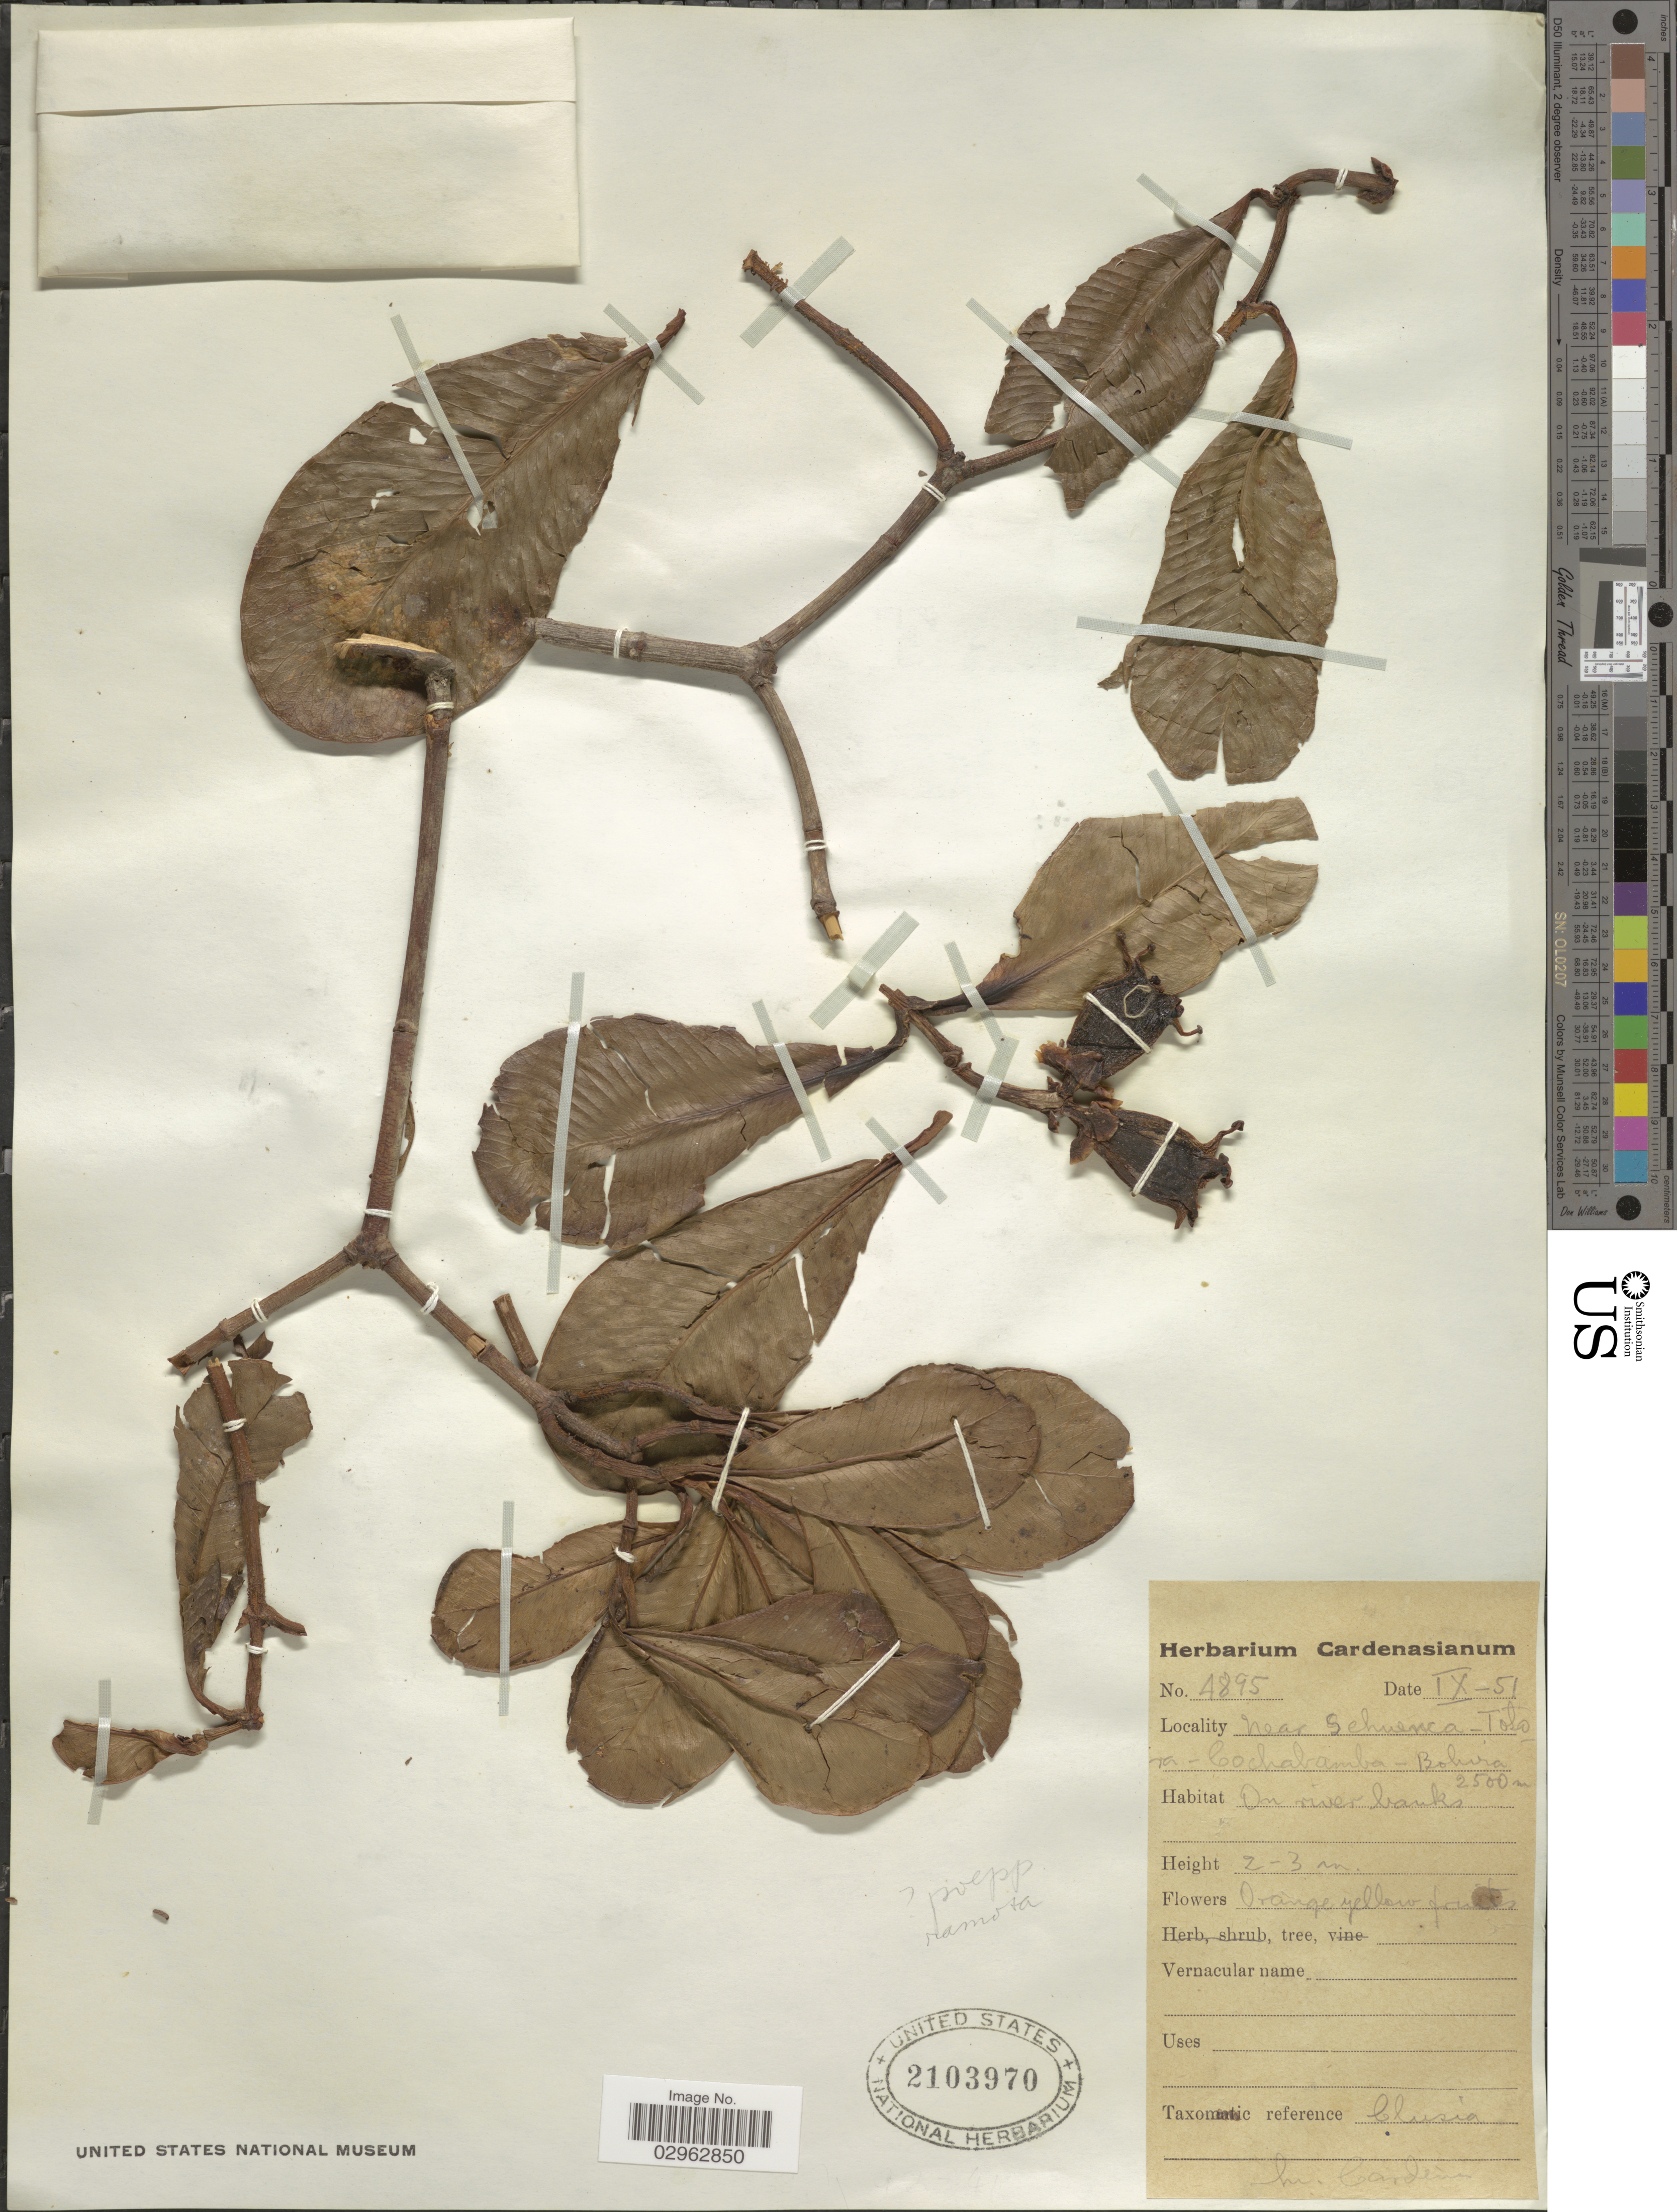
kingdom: Plantae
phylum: Tracheophyta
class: Magnoliopsida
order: Malpighiales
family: Clusiaceae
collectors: M. Cárdenas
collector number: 4895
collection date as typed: Transcribed d/m/y: /9/51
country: Bolivia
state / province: Cochabamba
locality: Near Sehuenca-Totora.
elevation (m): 2500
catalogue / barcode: US 2103970